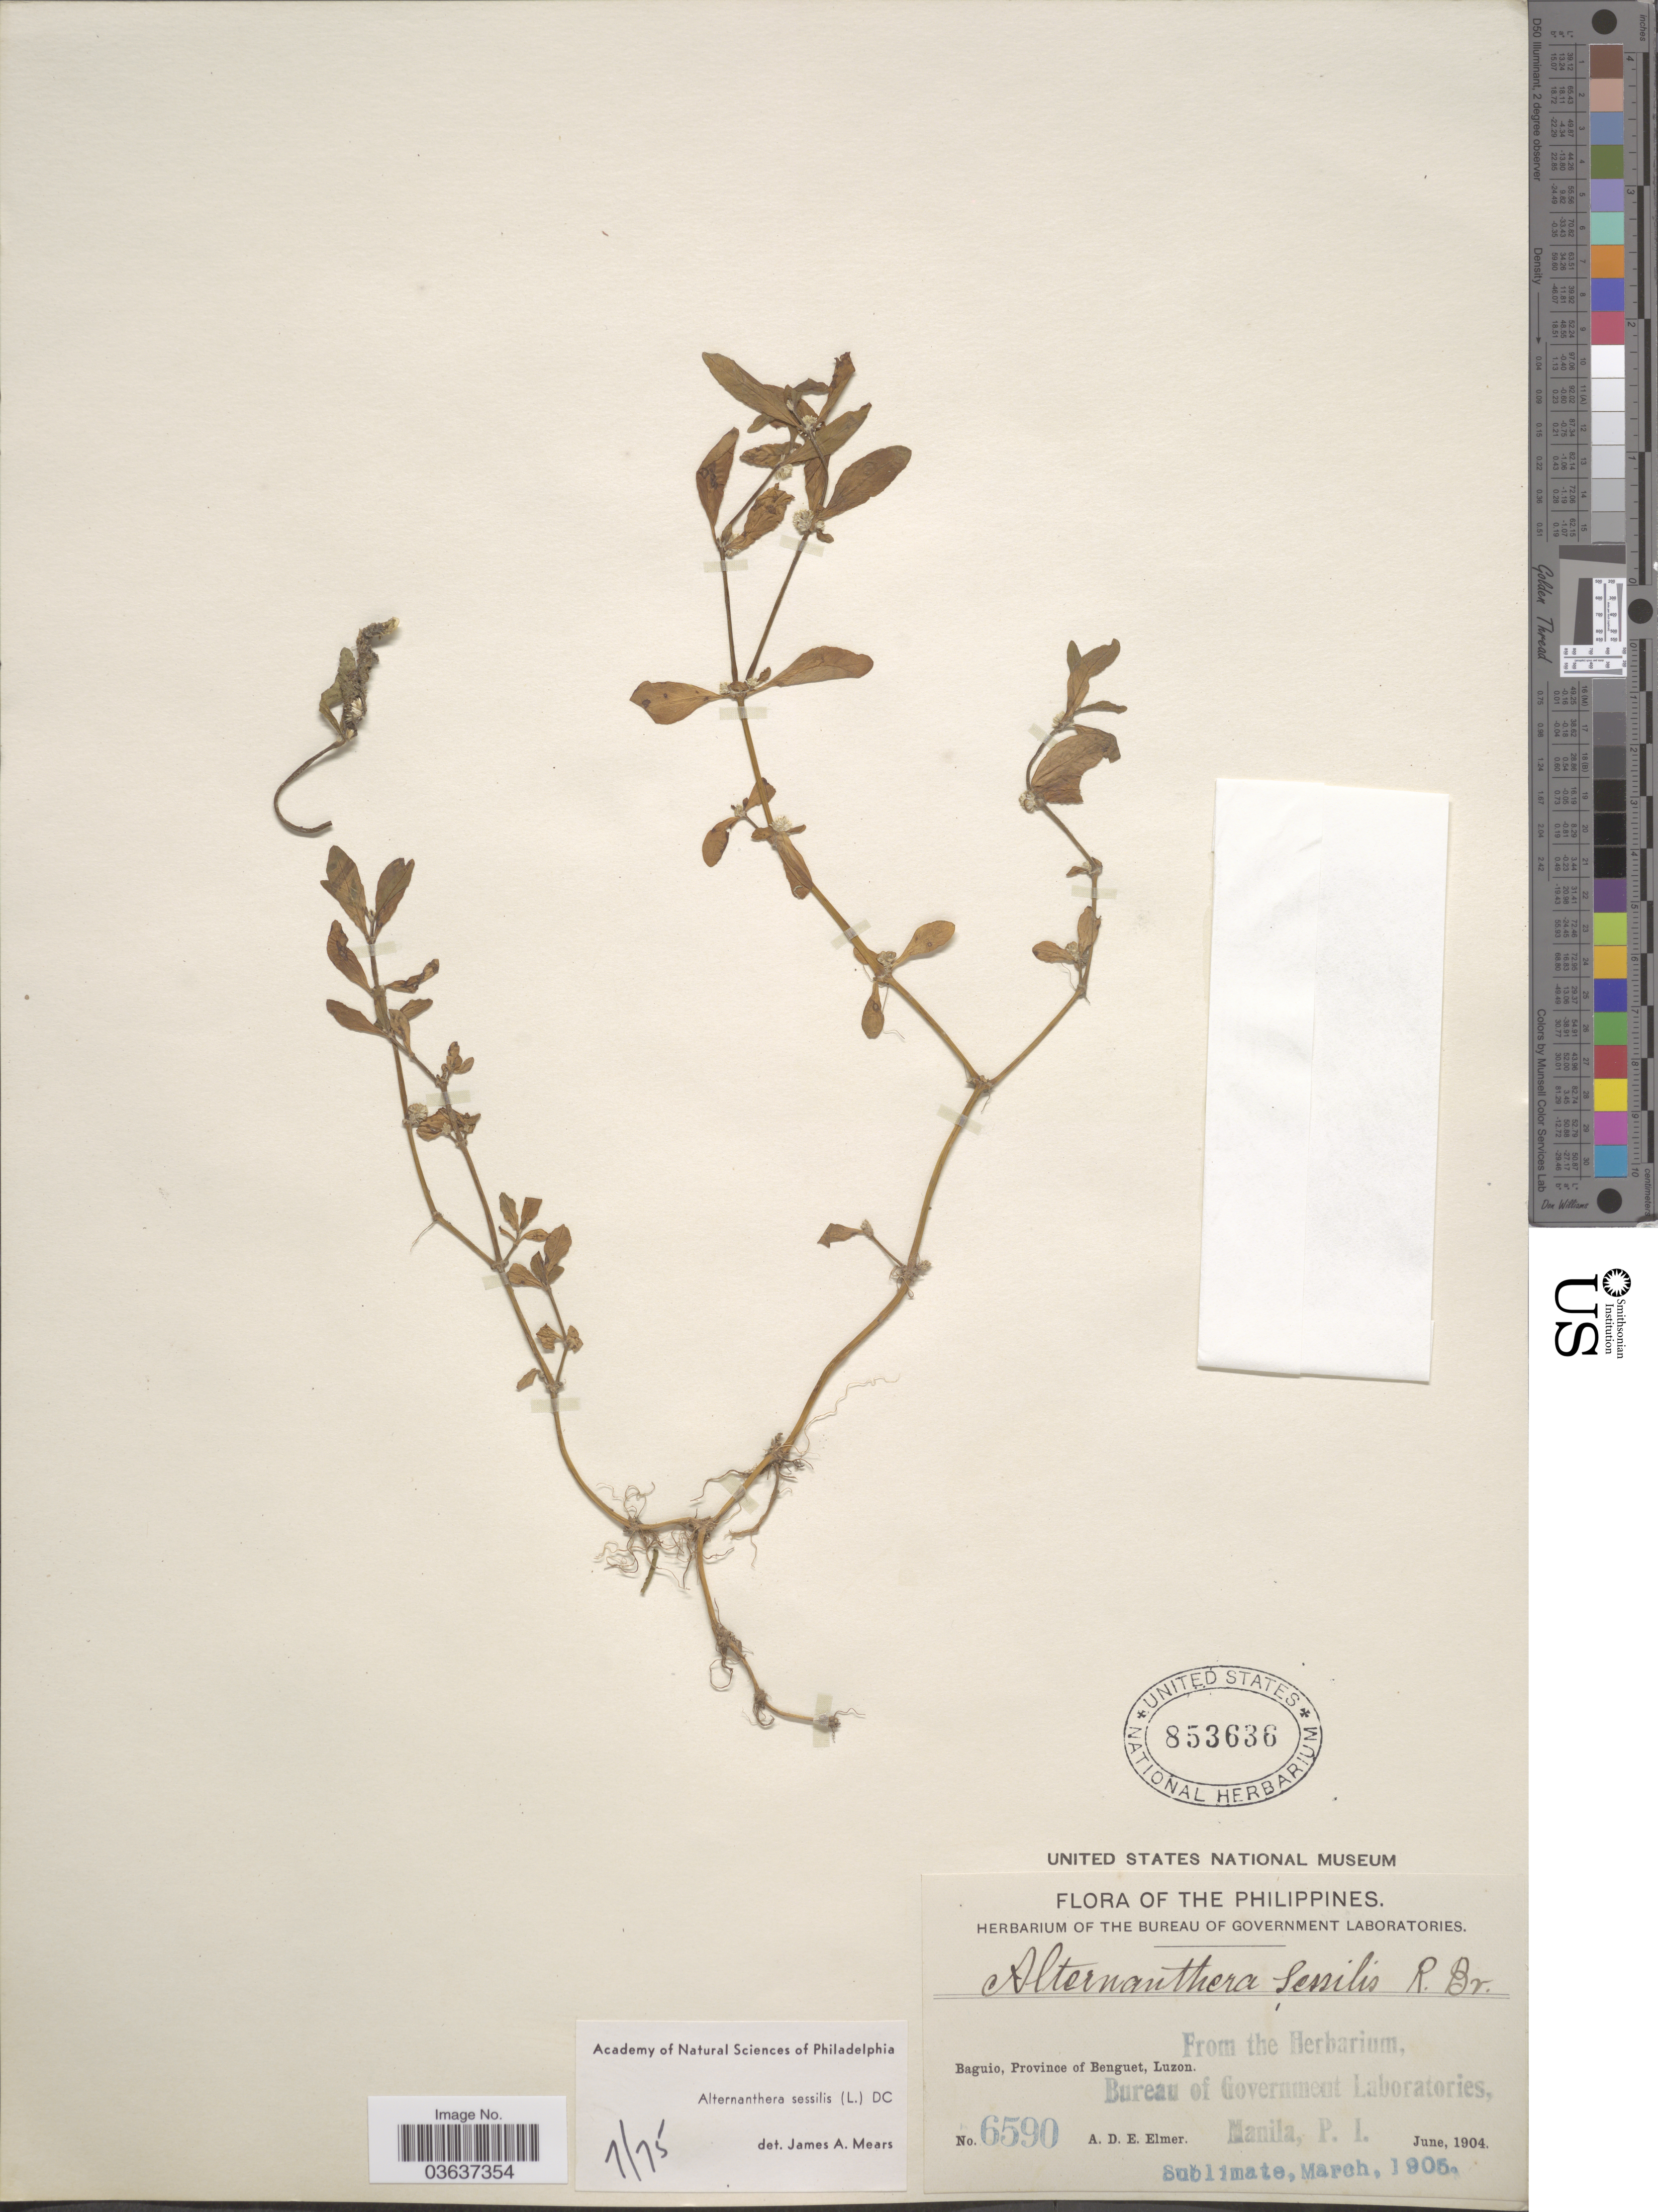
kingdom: Plantae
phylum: Tracheophyta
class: Magnoliopsida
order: Caryophyllales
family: Amaranthaceae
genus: Alternanthera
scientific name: Alternanthera sessilis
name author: (L.) DC.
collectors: A. D. E. Elmer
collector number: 6590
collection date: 1904-06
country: Philippines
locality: Baguio, Province of Benguet, Luzon.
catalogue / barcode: US 853636